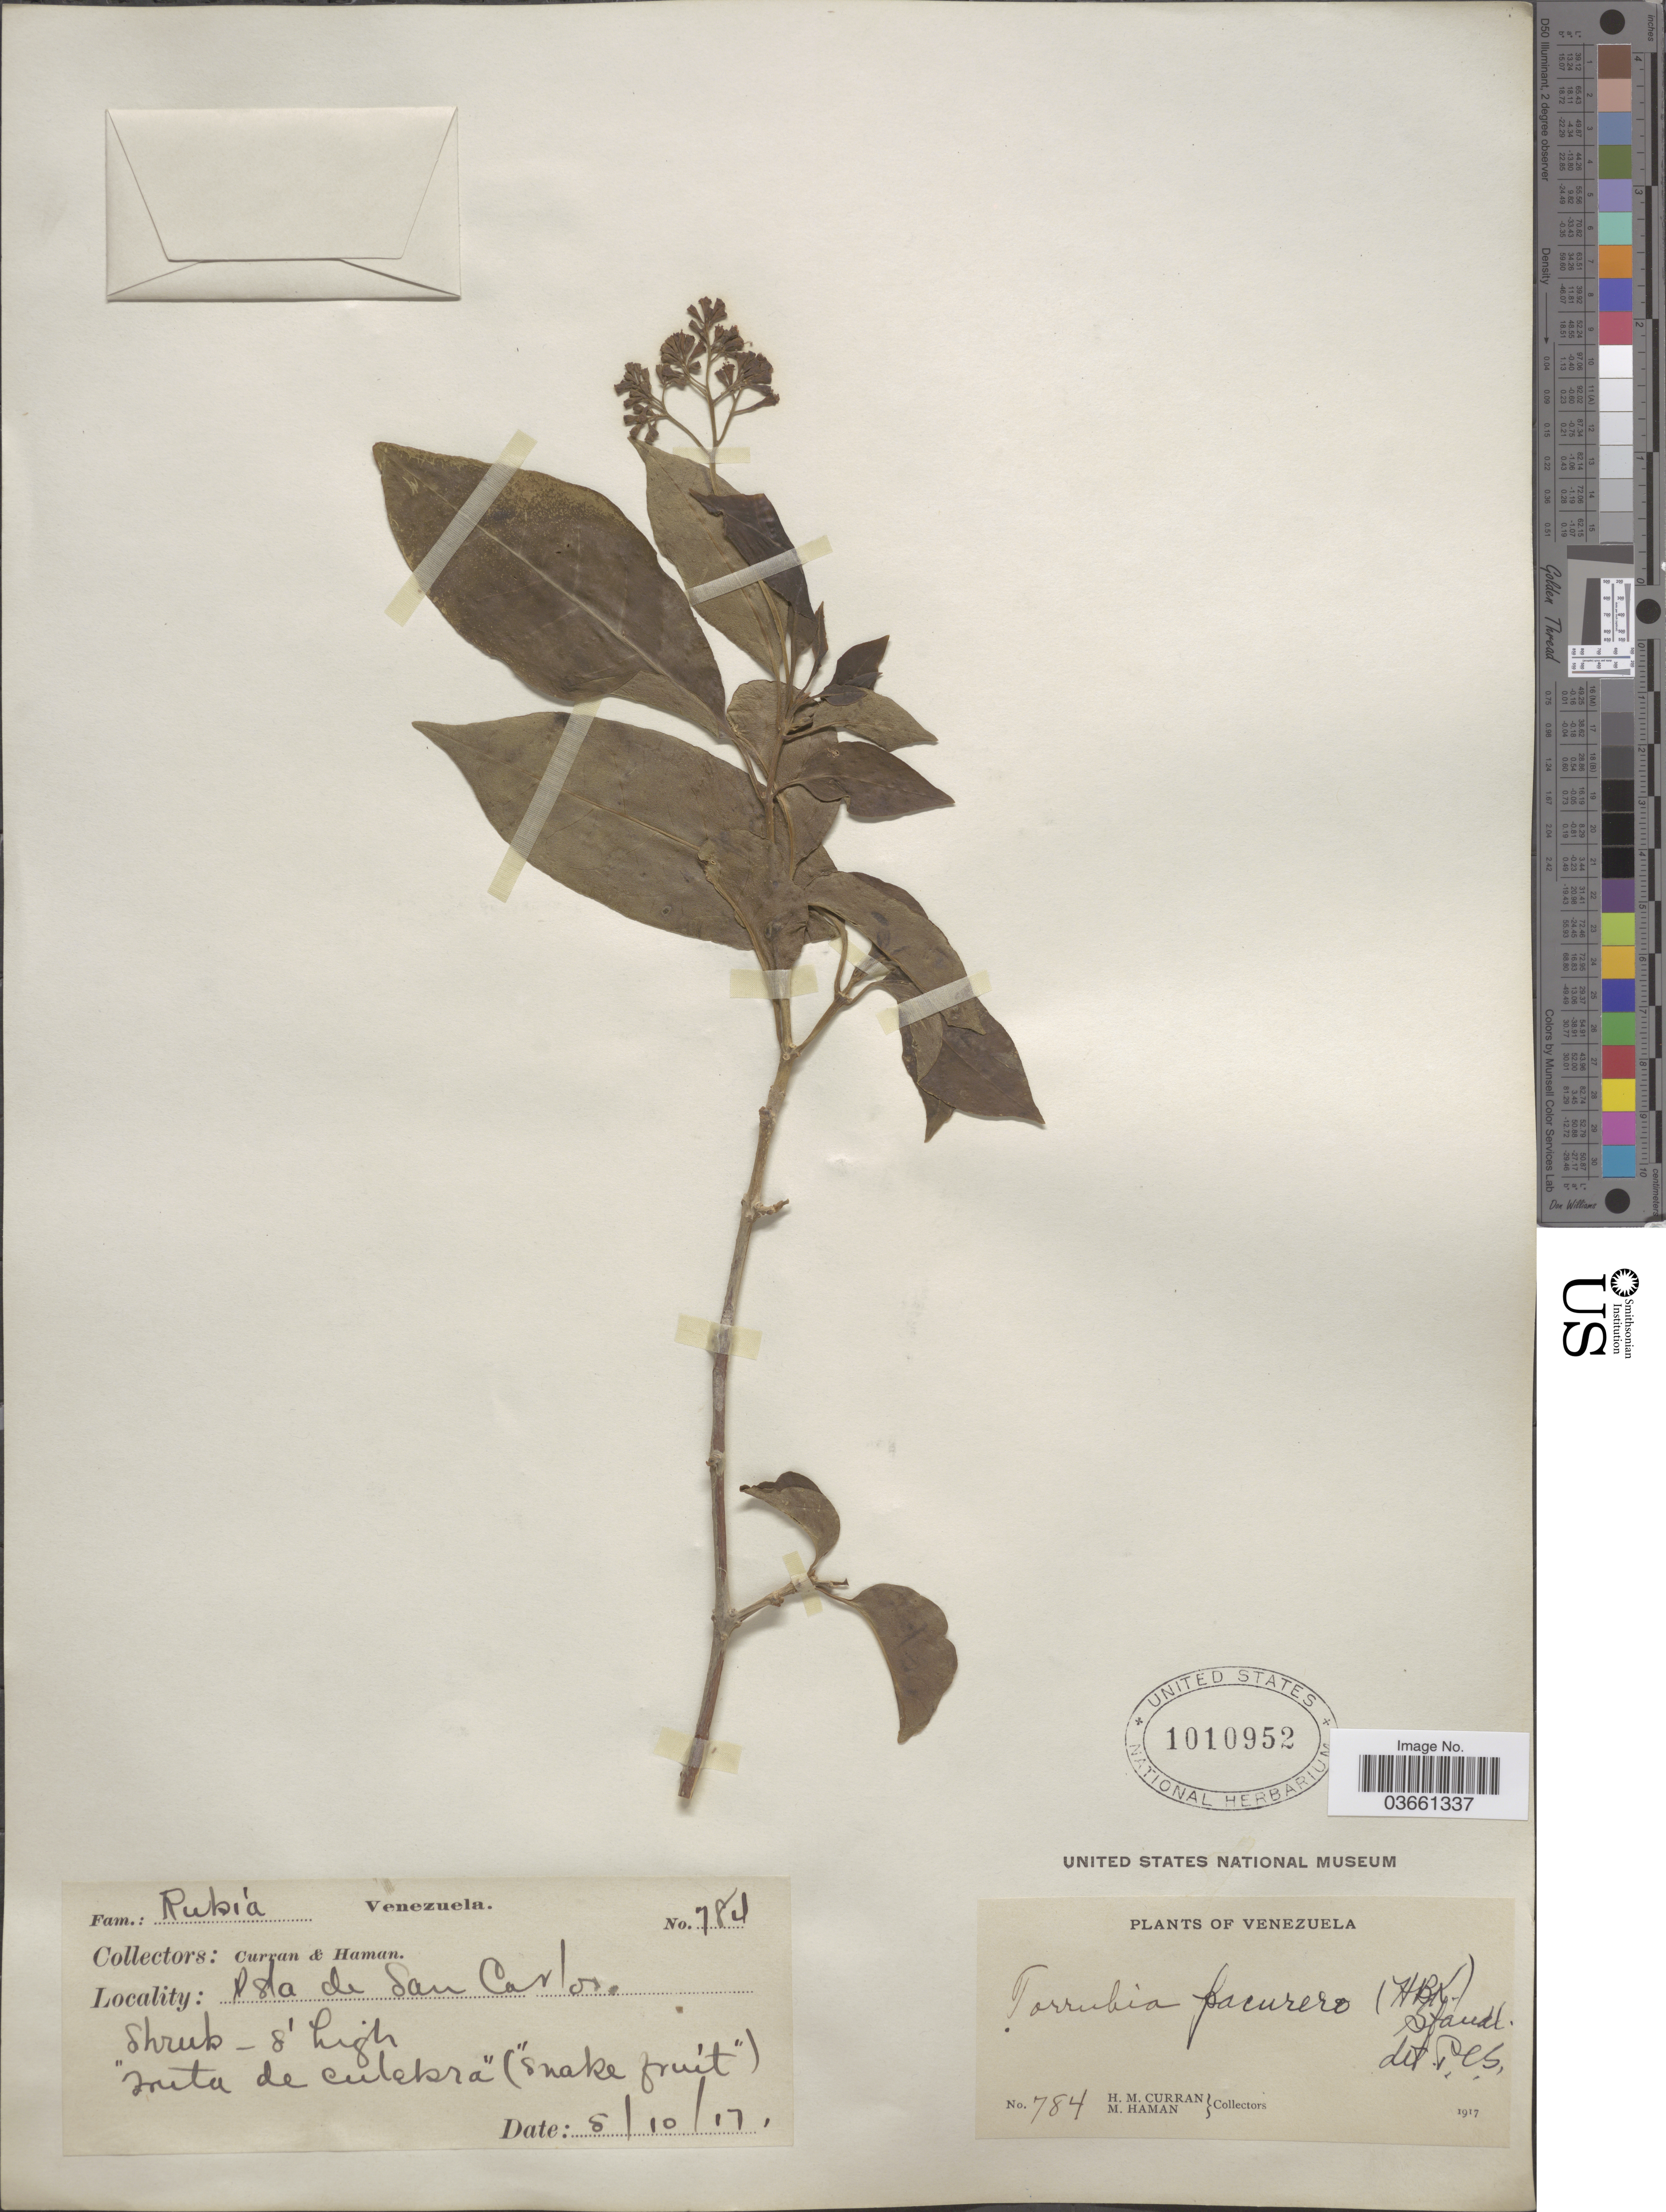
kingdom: Plantae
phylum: Tracheophyta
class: Magnoliopsida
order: Caryophyllales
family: Nyctaginaceae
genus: Guapira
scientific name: Guapira pacurero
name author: (Kunth) Little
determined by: Strong, Mark T., (BOT), Smithsonian Institution - National Museum of Natural History (UNITED STATES)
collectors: H. M. Curran & M. Haman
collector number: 784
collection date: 1917-10-08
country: Venezuela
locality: Sta de San Carlos.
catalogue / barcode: US 1010952